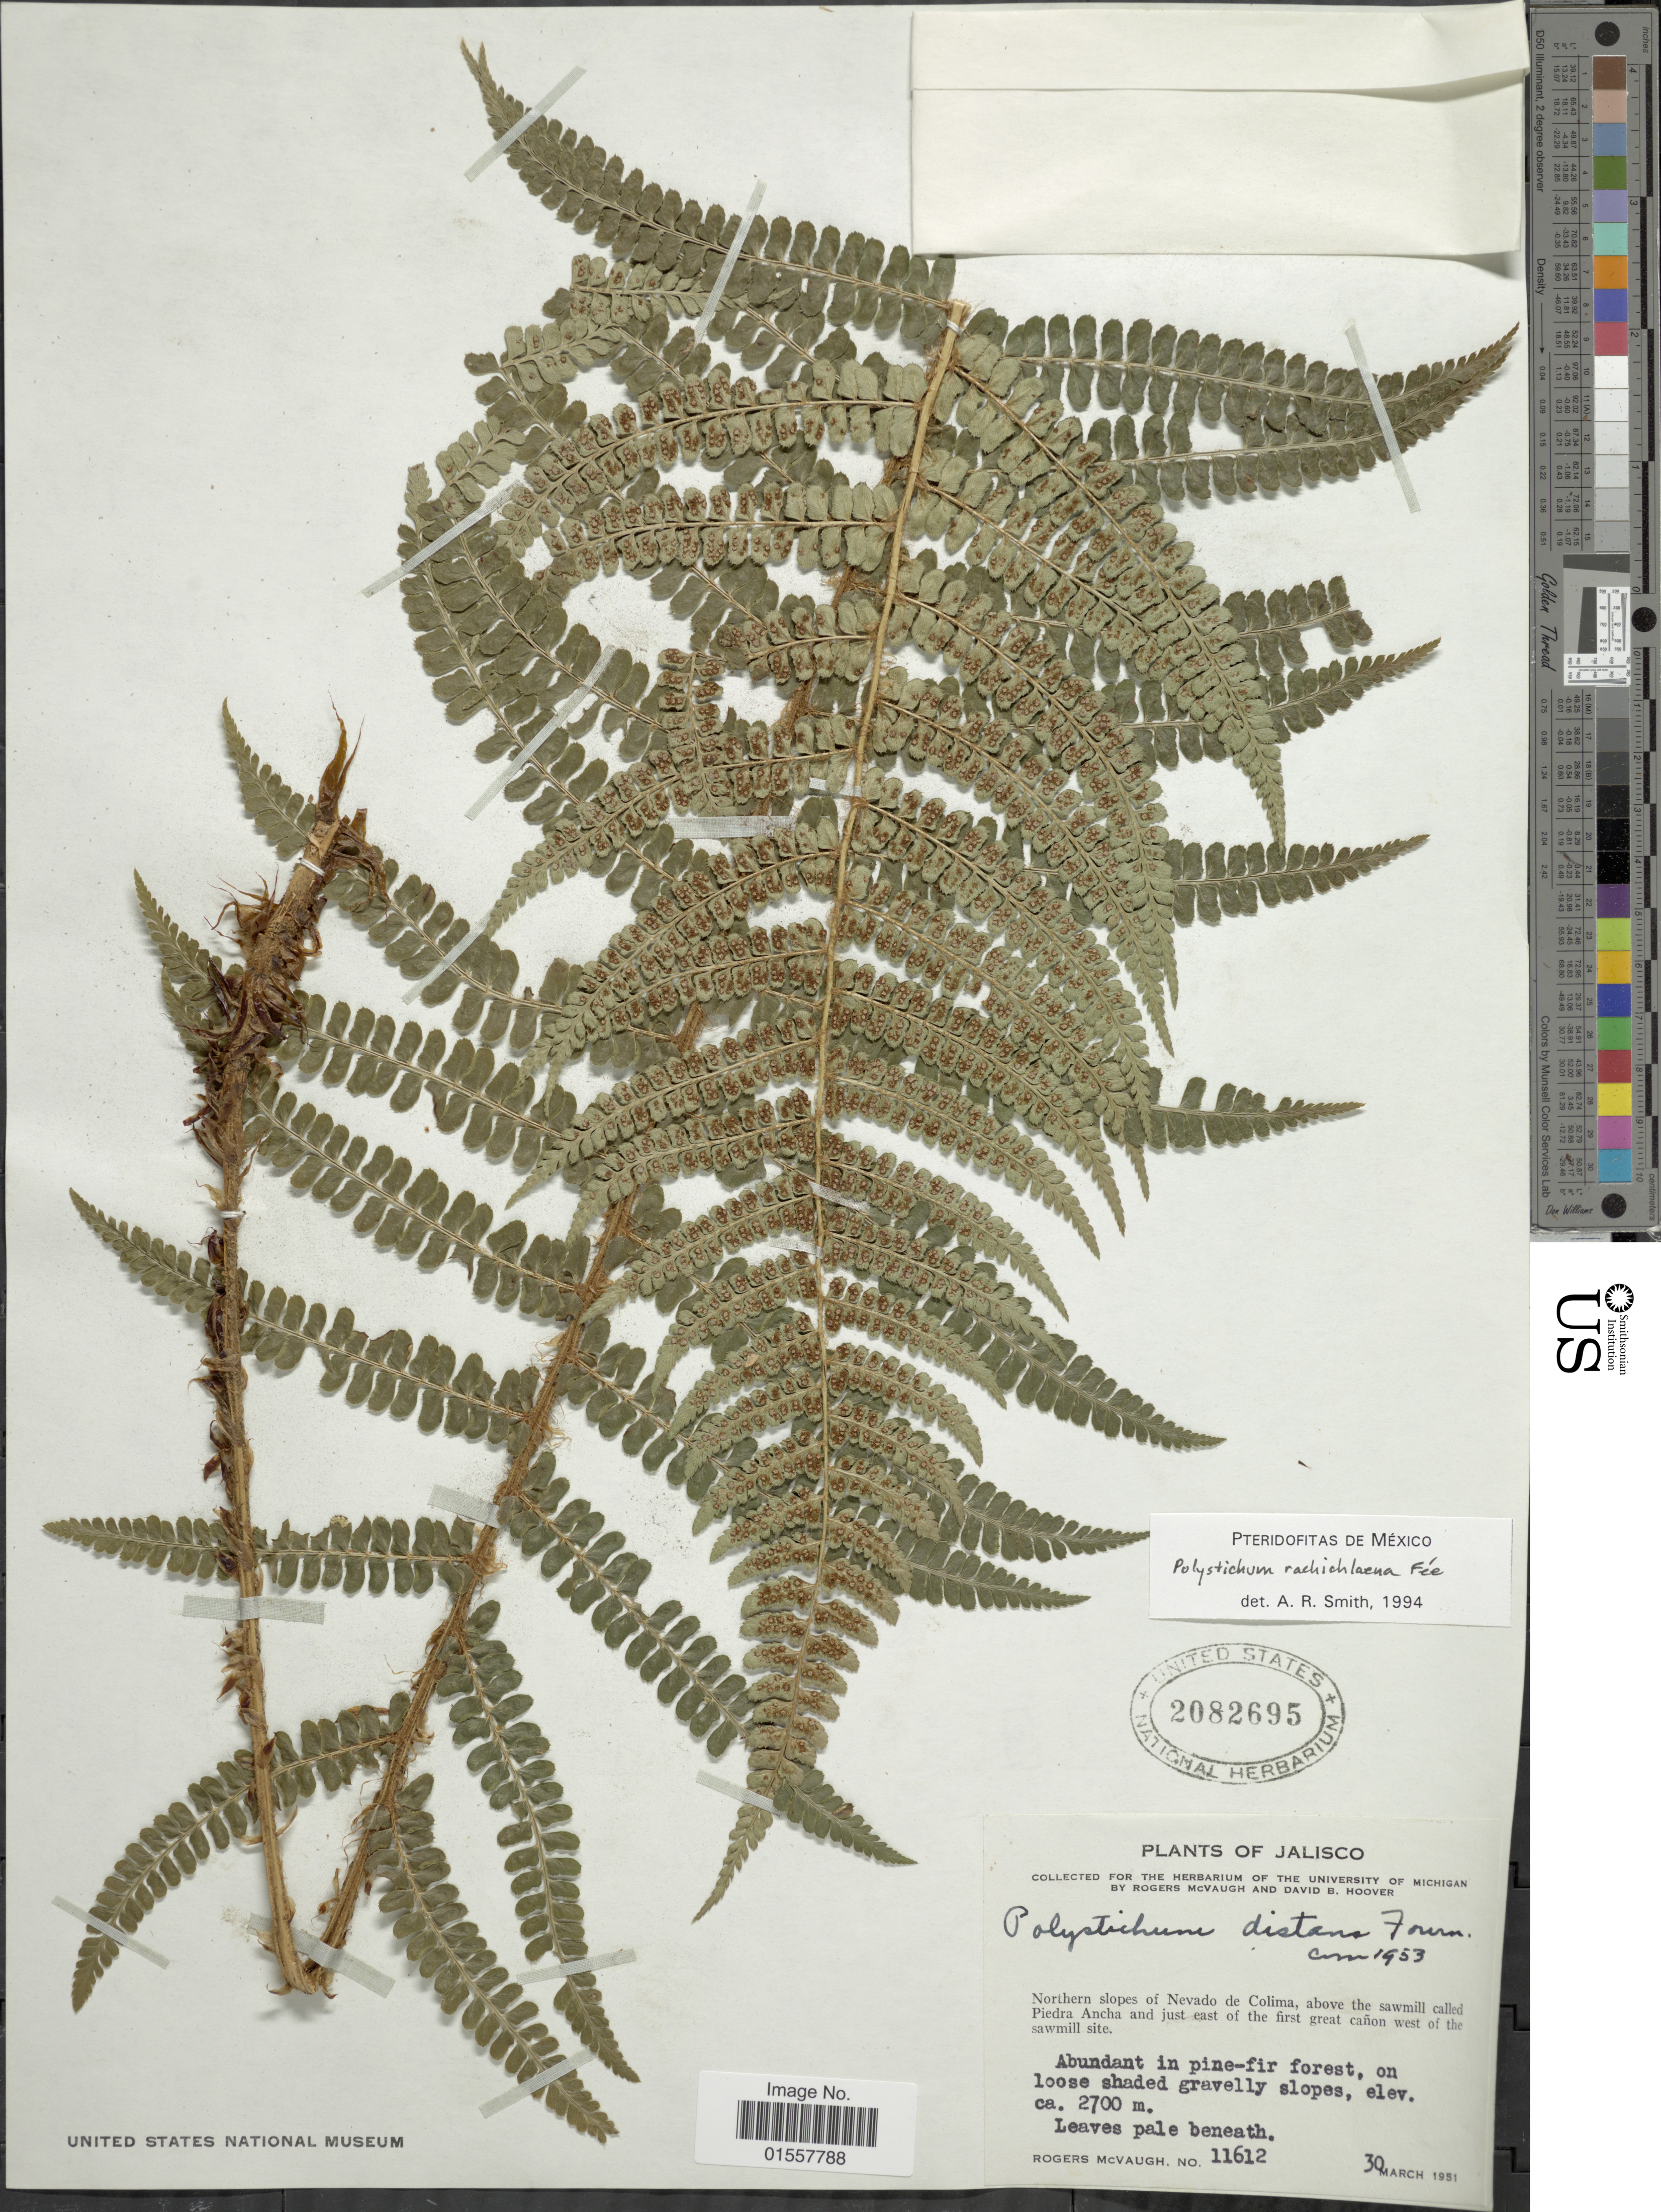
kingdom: Plantae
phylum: Tracheophyta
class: Polypodiopsida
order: Polypodiales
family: Dryopteridaceae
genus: Polystichum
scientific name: Polystichum rachichlaena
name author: Fée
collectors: R. McVaugh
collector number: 11612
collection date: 1951-03-30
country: Mexico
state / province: Jalisco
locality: Northern slopes of Nevado de Colima, above the sawmill called Piedra Ancha and just east of the first great canon west of the sawmill site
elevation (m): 2700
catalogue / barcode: US 2082695